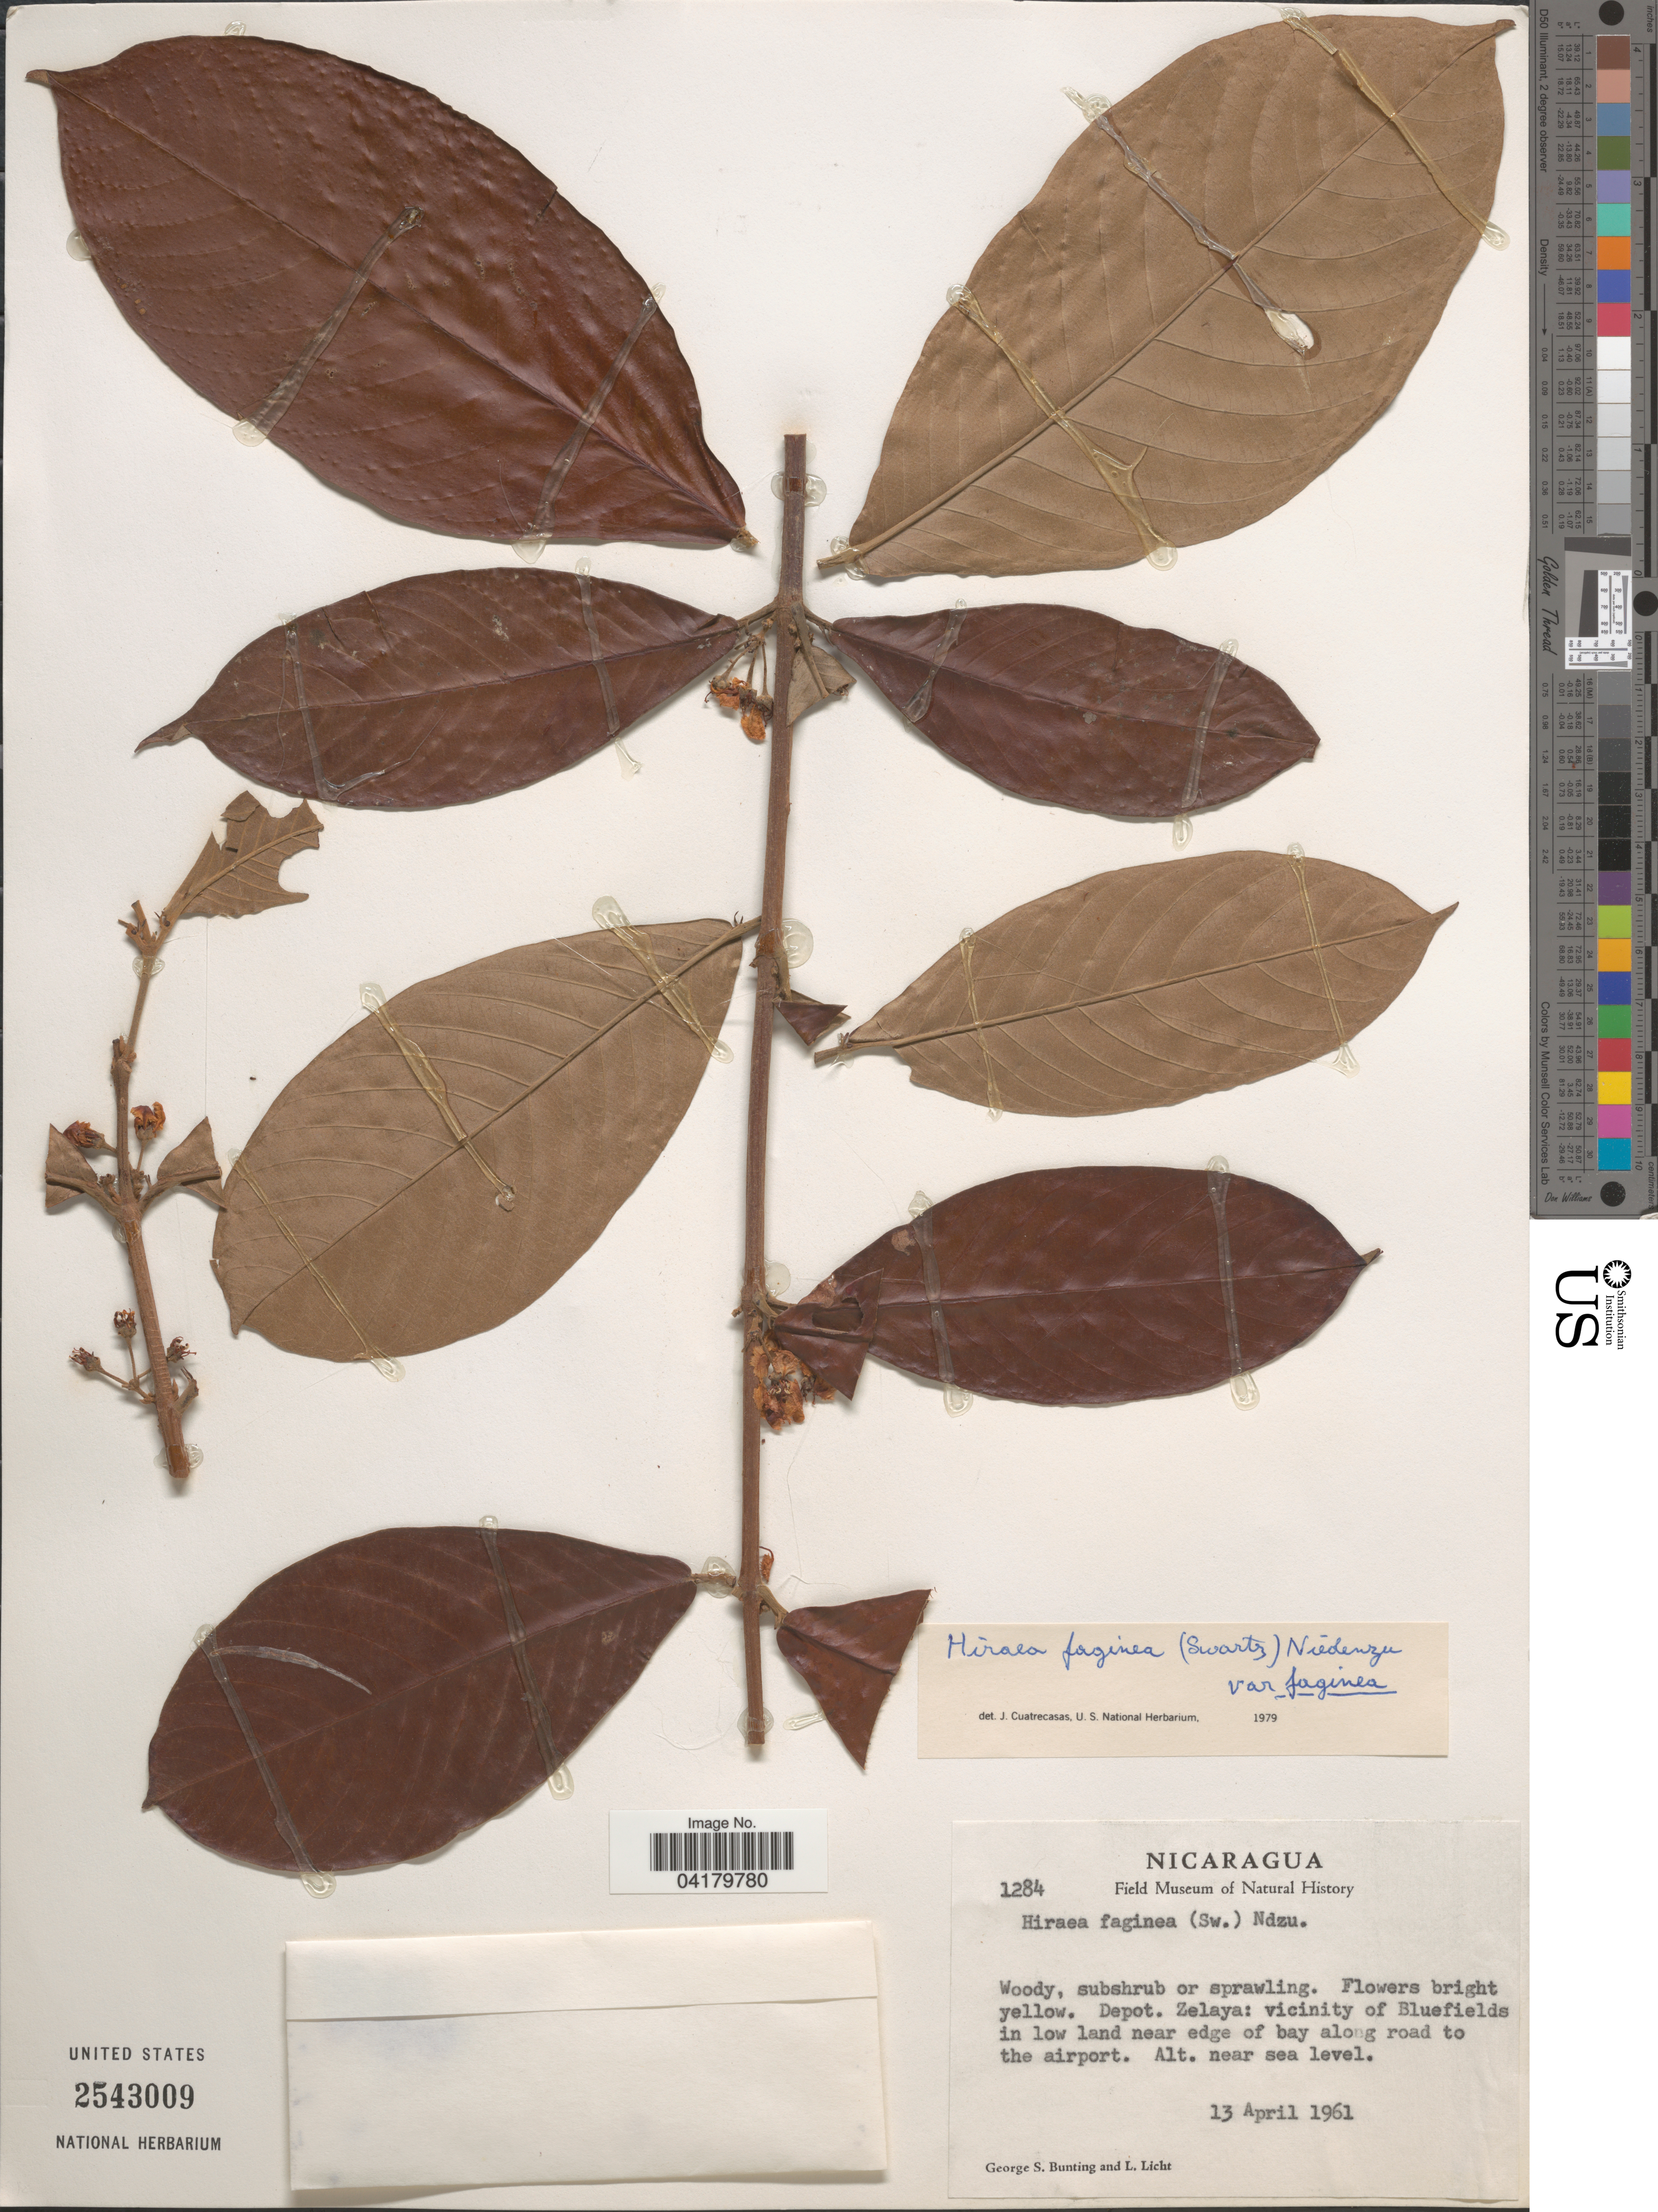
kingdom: Plantae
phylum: Tracheophyta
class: Magnoliopsida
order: Malpighiales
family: Malpighiaceae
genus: Hiraea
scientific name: Hiraea faginea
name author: (Sw.) Nied.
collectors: G. S. Bunting & L. Licht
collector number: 1284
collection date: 1961-04-13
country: Nicaragua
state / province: Atlántico Sur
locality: Depot. Zelaya: vicinity of Bluefields in low land near edge of bay along road to the airport.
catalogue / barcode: US 2543009